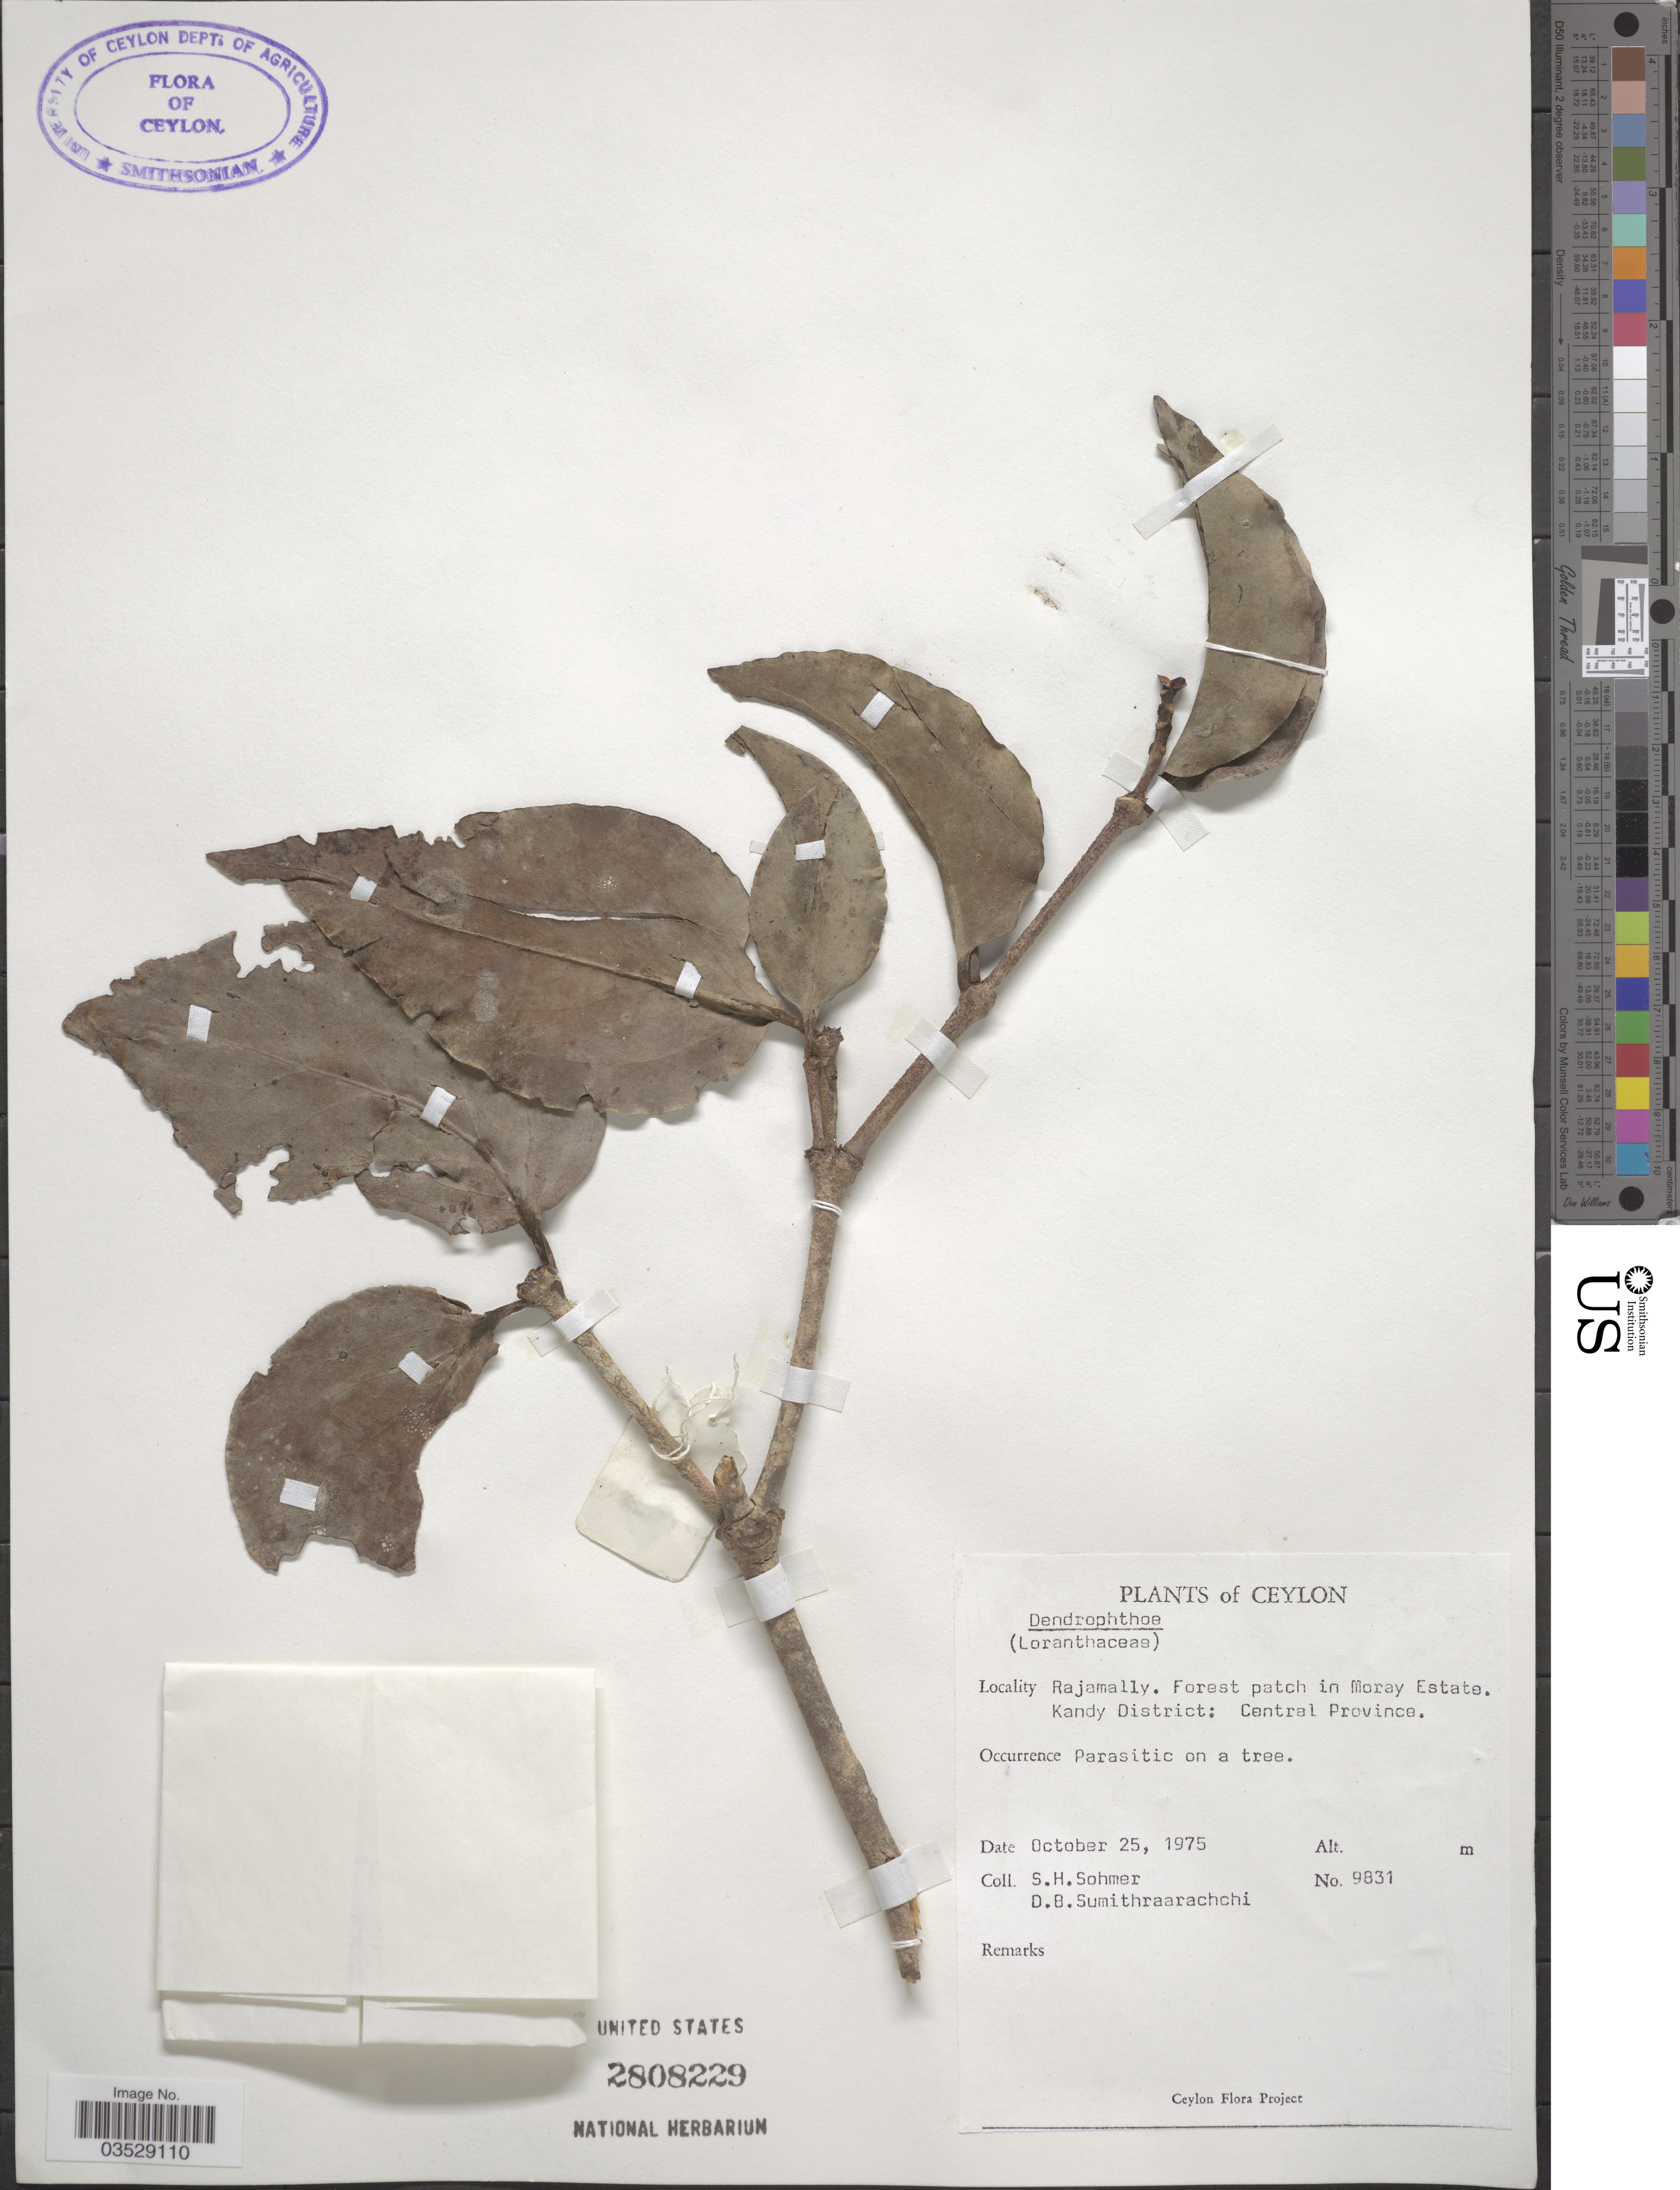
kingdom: Plantae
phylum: Tracheophyta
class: Magnoliopsida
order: Santalales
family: Loranthaceae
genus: Dendrophthoe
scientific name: Dendrophthoe sp.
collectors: S. H. Sohmer & D. B. Sumithraarachchi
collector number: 9831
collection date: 1975-10-25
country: Sri Lanka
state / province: Central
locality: Ceylon. Rajamally. Forest patch in Moray Estate. Kandy District.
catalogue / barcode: US 2808229